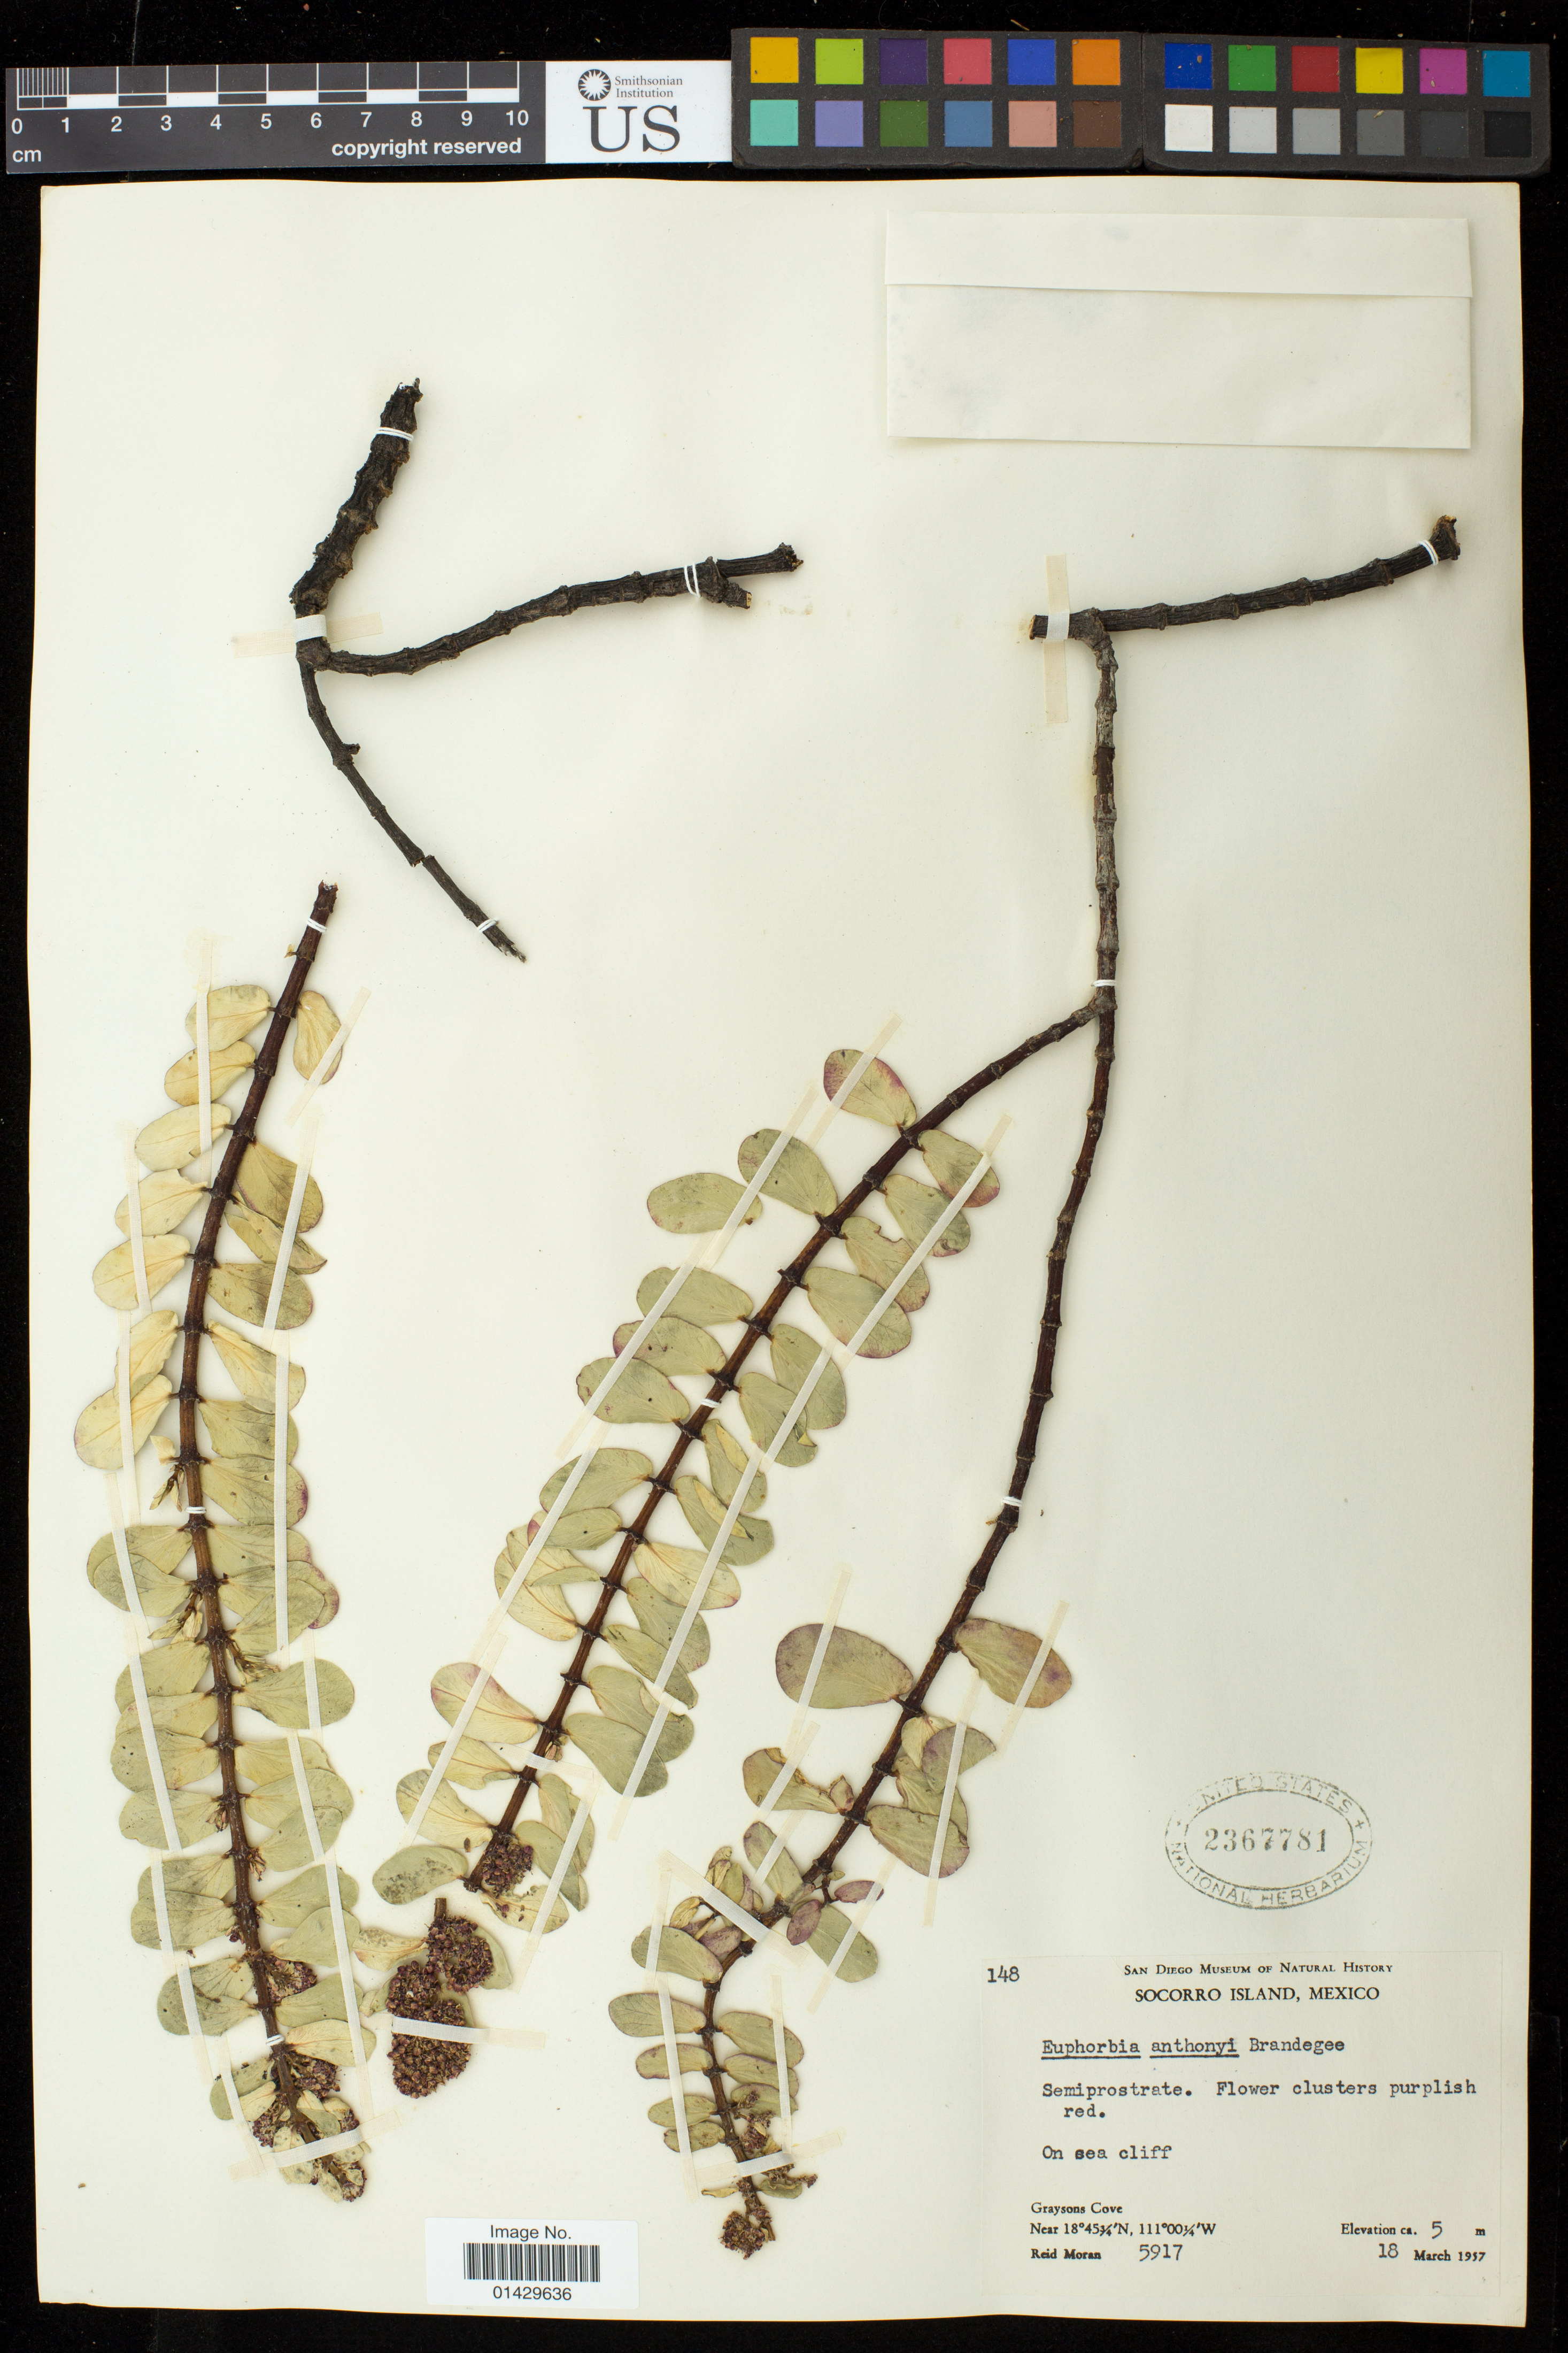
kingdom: Plantae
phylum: Tracheophyta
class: Magnoliopsida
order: Malpighiales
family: Euphorbiaceae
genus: Euphorbia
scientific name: Euphorbia anthonyi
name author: Brandegee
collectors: R. V. Moran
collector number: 5917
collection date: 1957-03-18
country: Mexico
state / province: Colima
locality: on sea cliff; Socorro Island; Graysons Cove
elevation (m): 5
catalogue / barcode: US 2367781